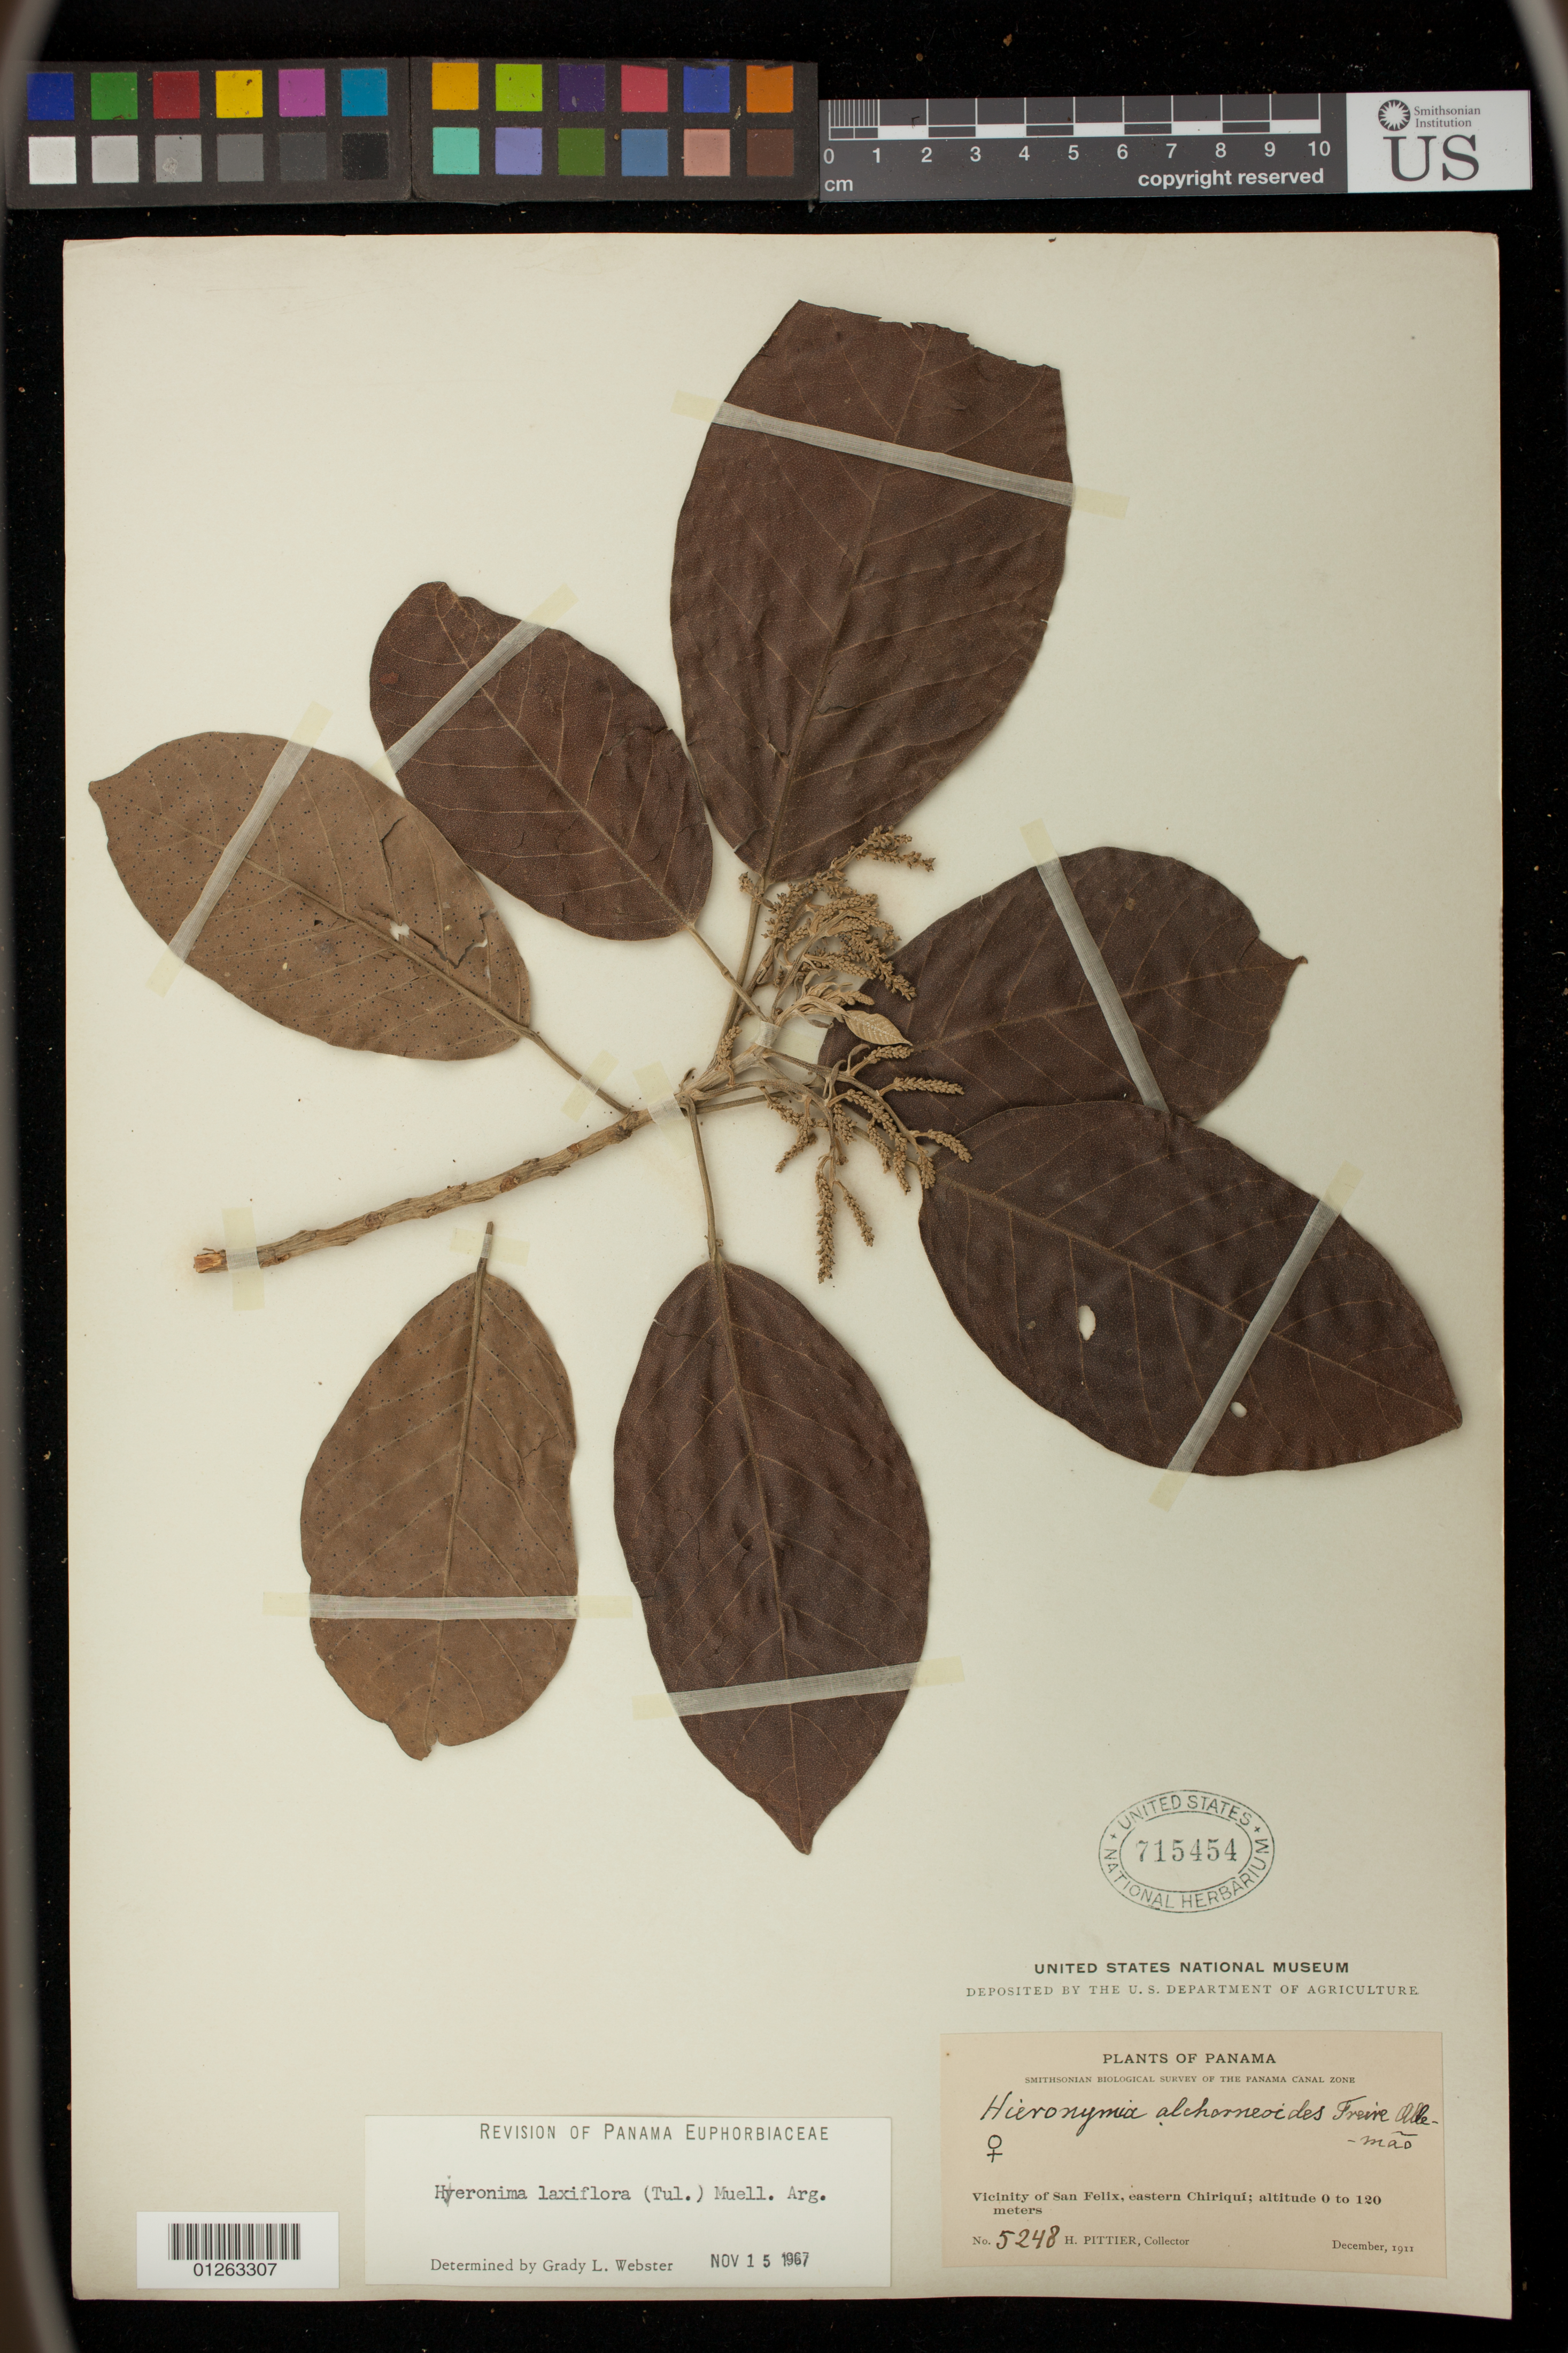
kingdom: Plantae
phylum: Tracheophyta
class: Magnoliopsida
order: Malpighiales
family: Phyllanthaceae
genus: Hieronyma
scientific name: Hieronyma laxiflora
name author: (Tul.) Müll. Arg.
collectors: H. F. Pittier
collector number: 5248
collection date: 1911-12-01/1911-12-31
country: Panama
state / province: Chiriquí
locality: Vicinity of San Felix, eastern Chiriqui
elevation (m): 0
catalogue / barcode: US 715454